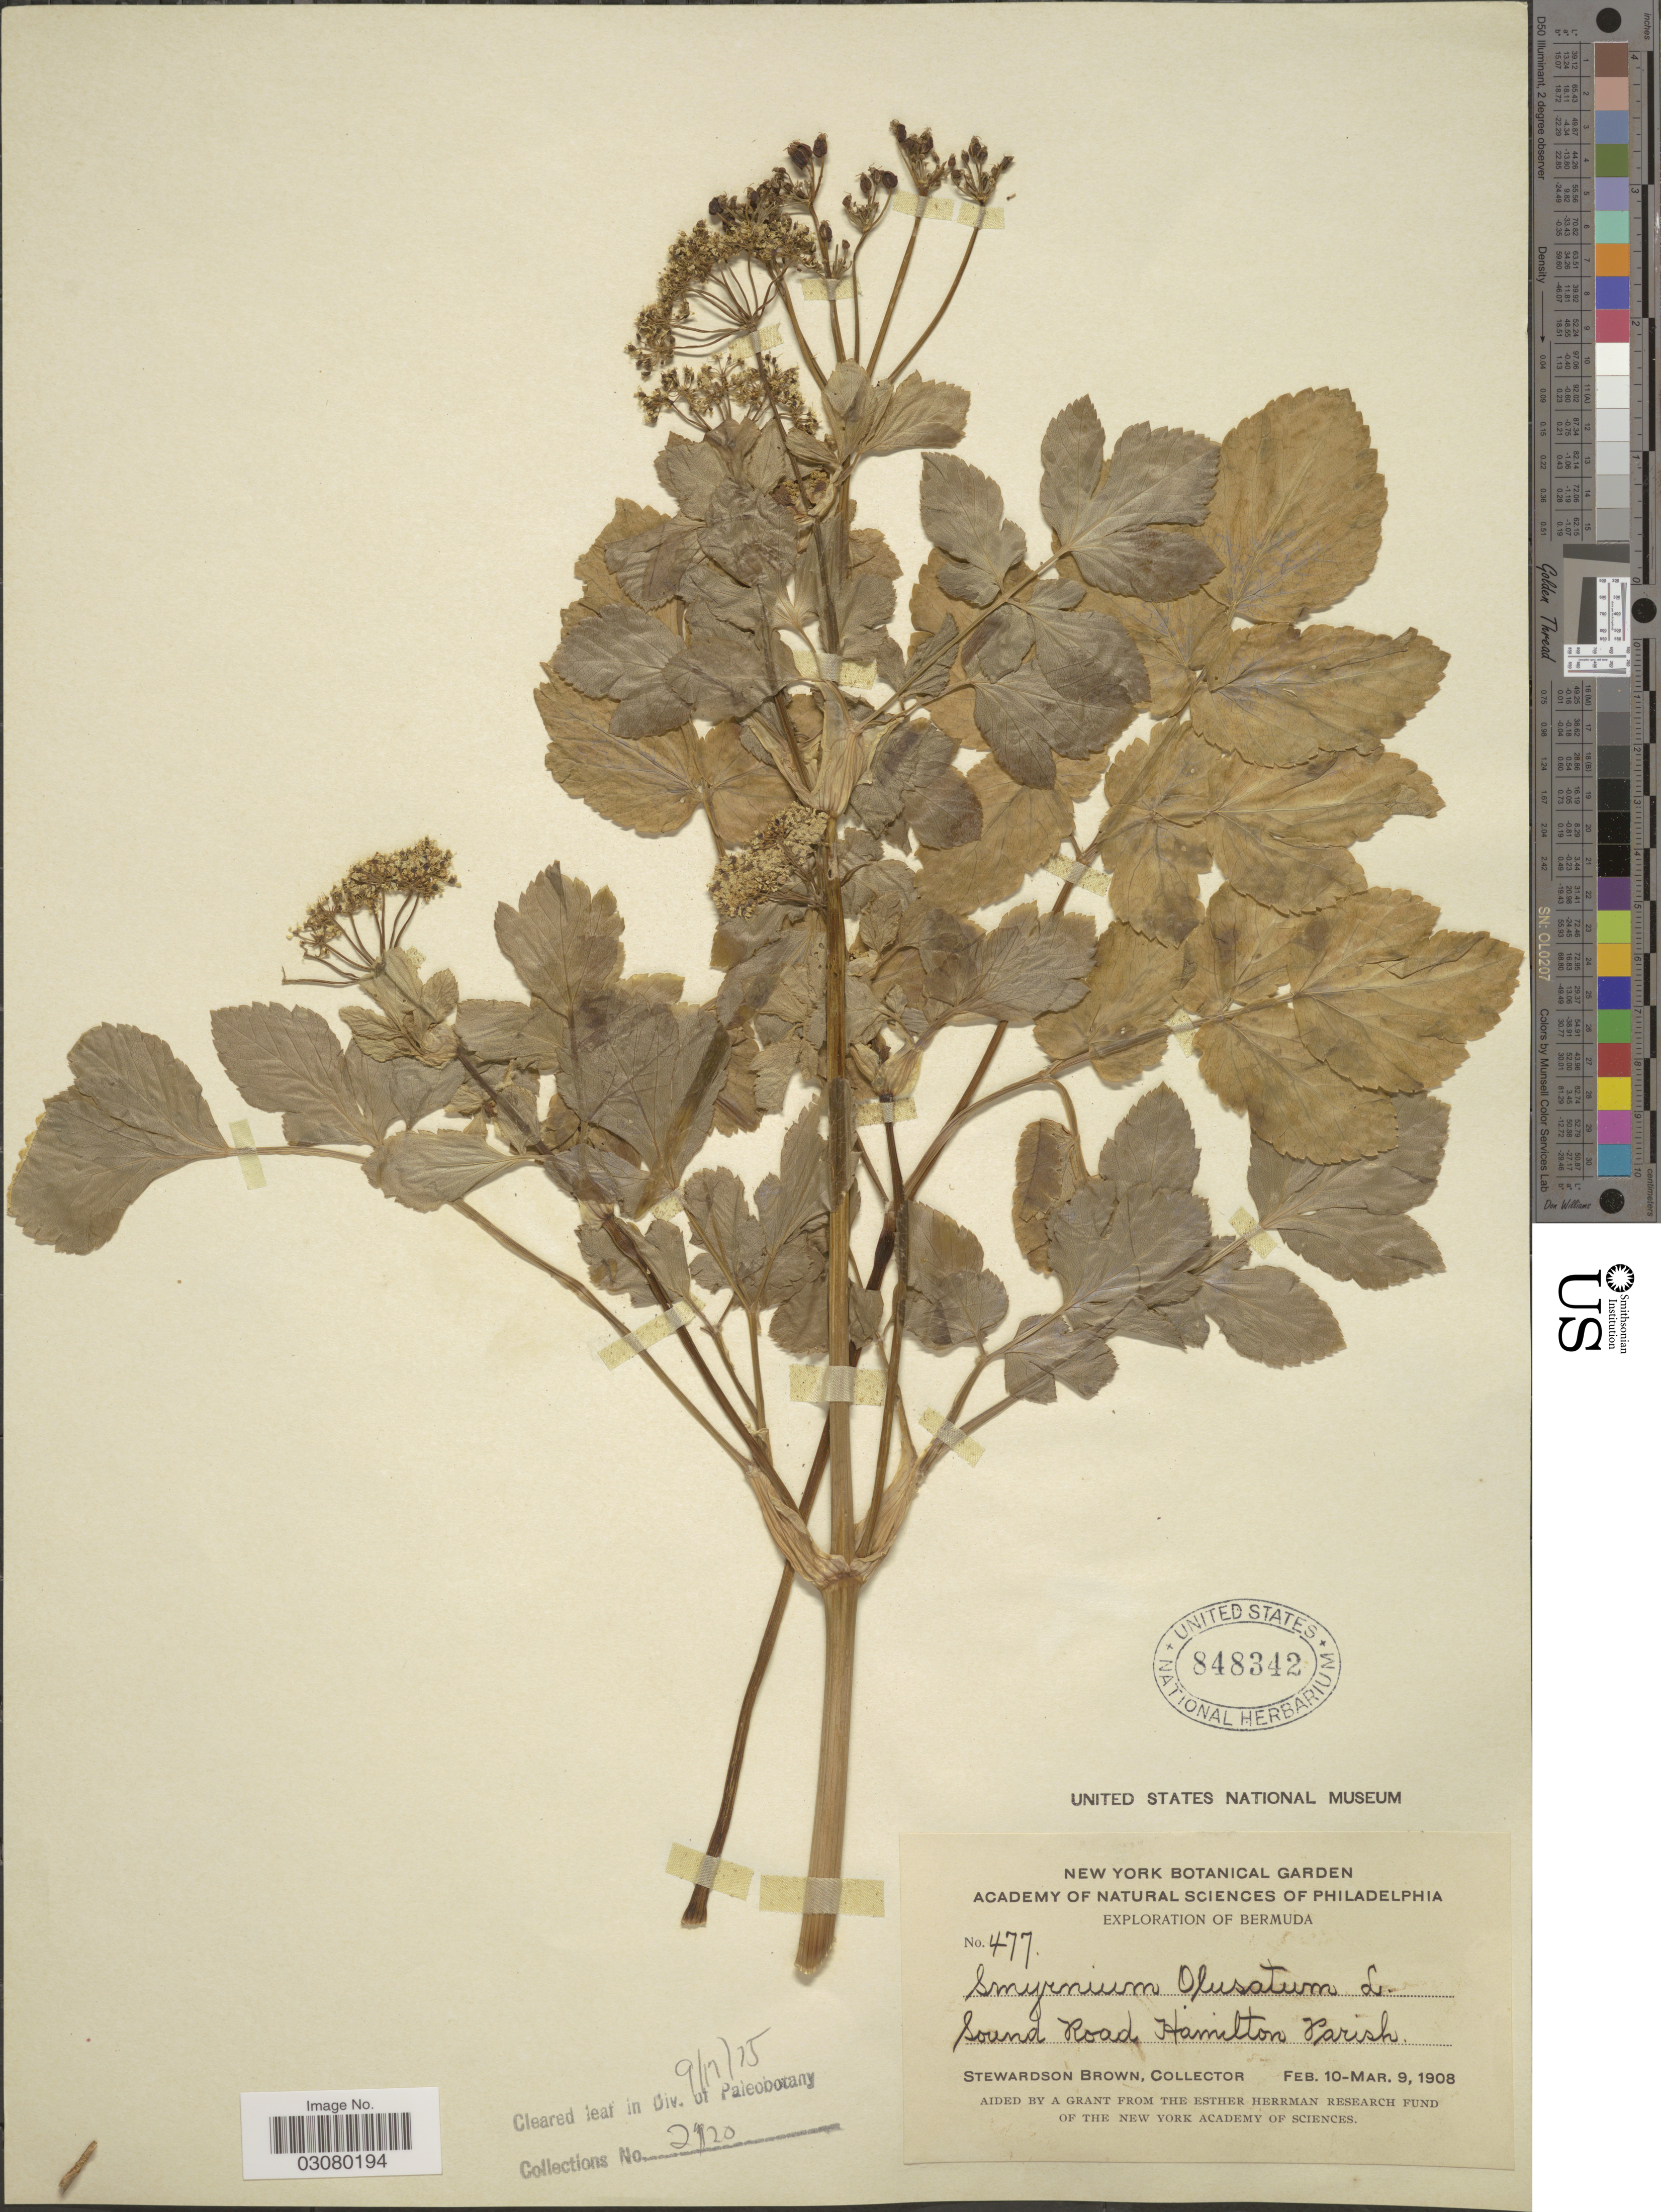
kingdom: Plantae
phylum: Tracheophyta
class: Magnoliopsida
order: Apiales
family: Apiaceae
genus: Smyrnium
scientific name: Smyrnium olusatrum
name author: L.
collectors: S. Brown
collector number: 477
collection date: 1908-02-10/1908-03-09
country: Bermuda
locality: Bermuda. Sound Road Hamilton Parish.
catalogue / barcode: US 848342